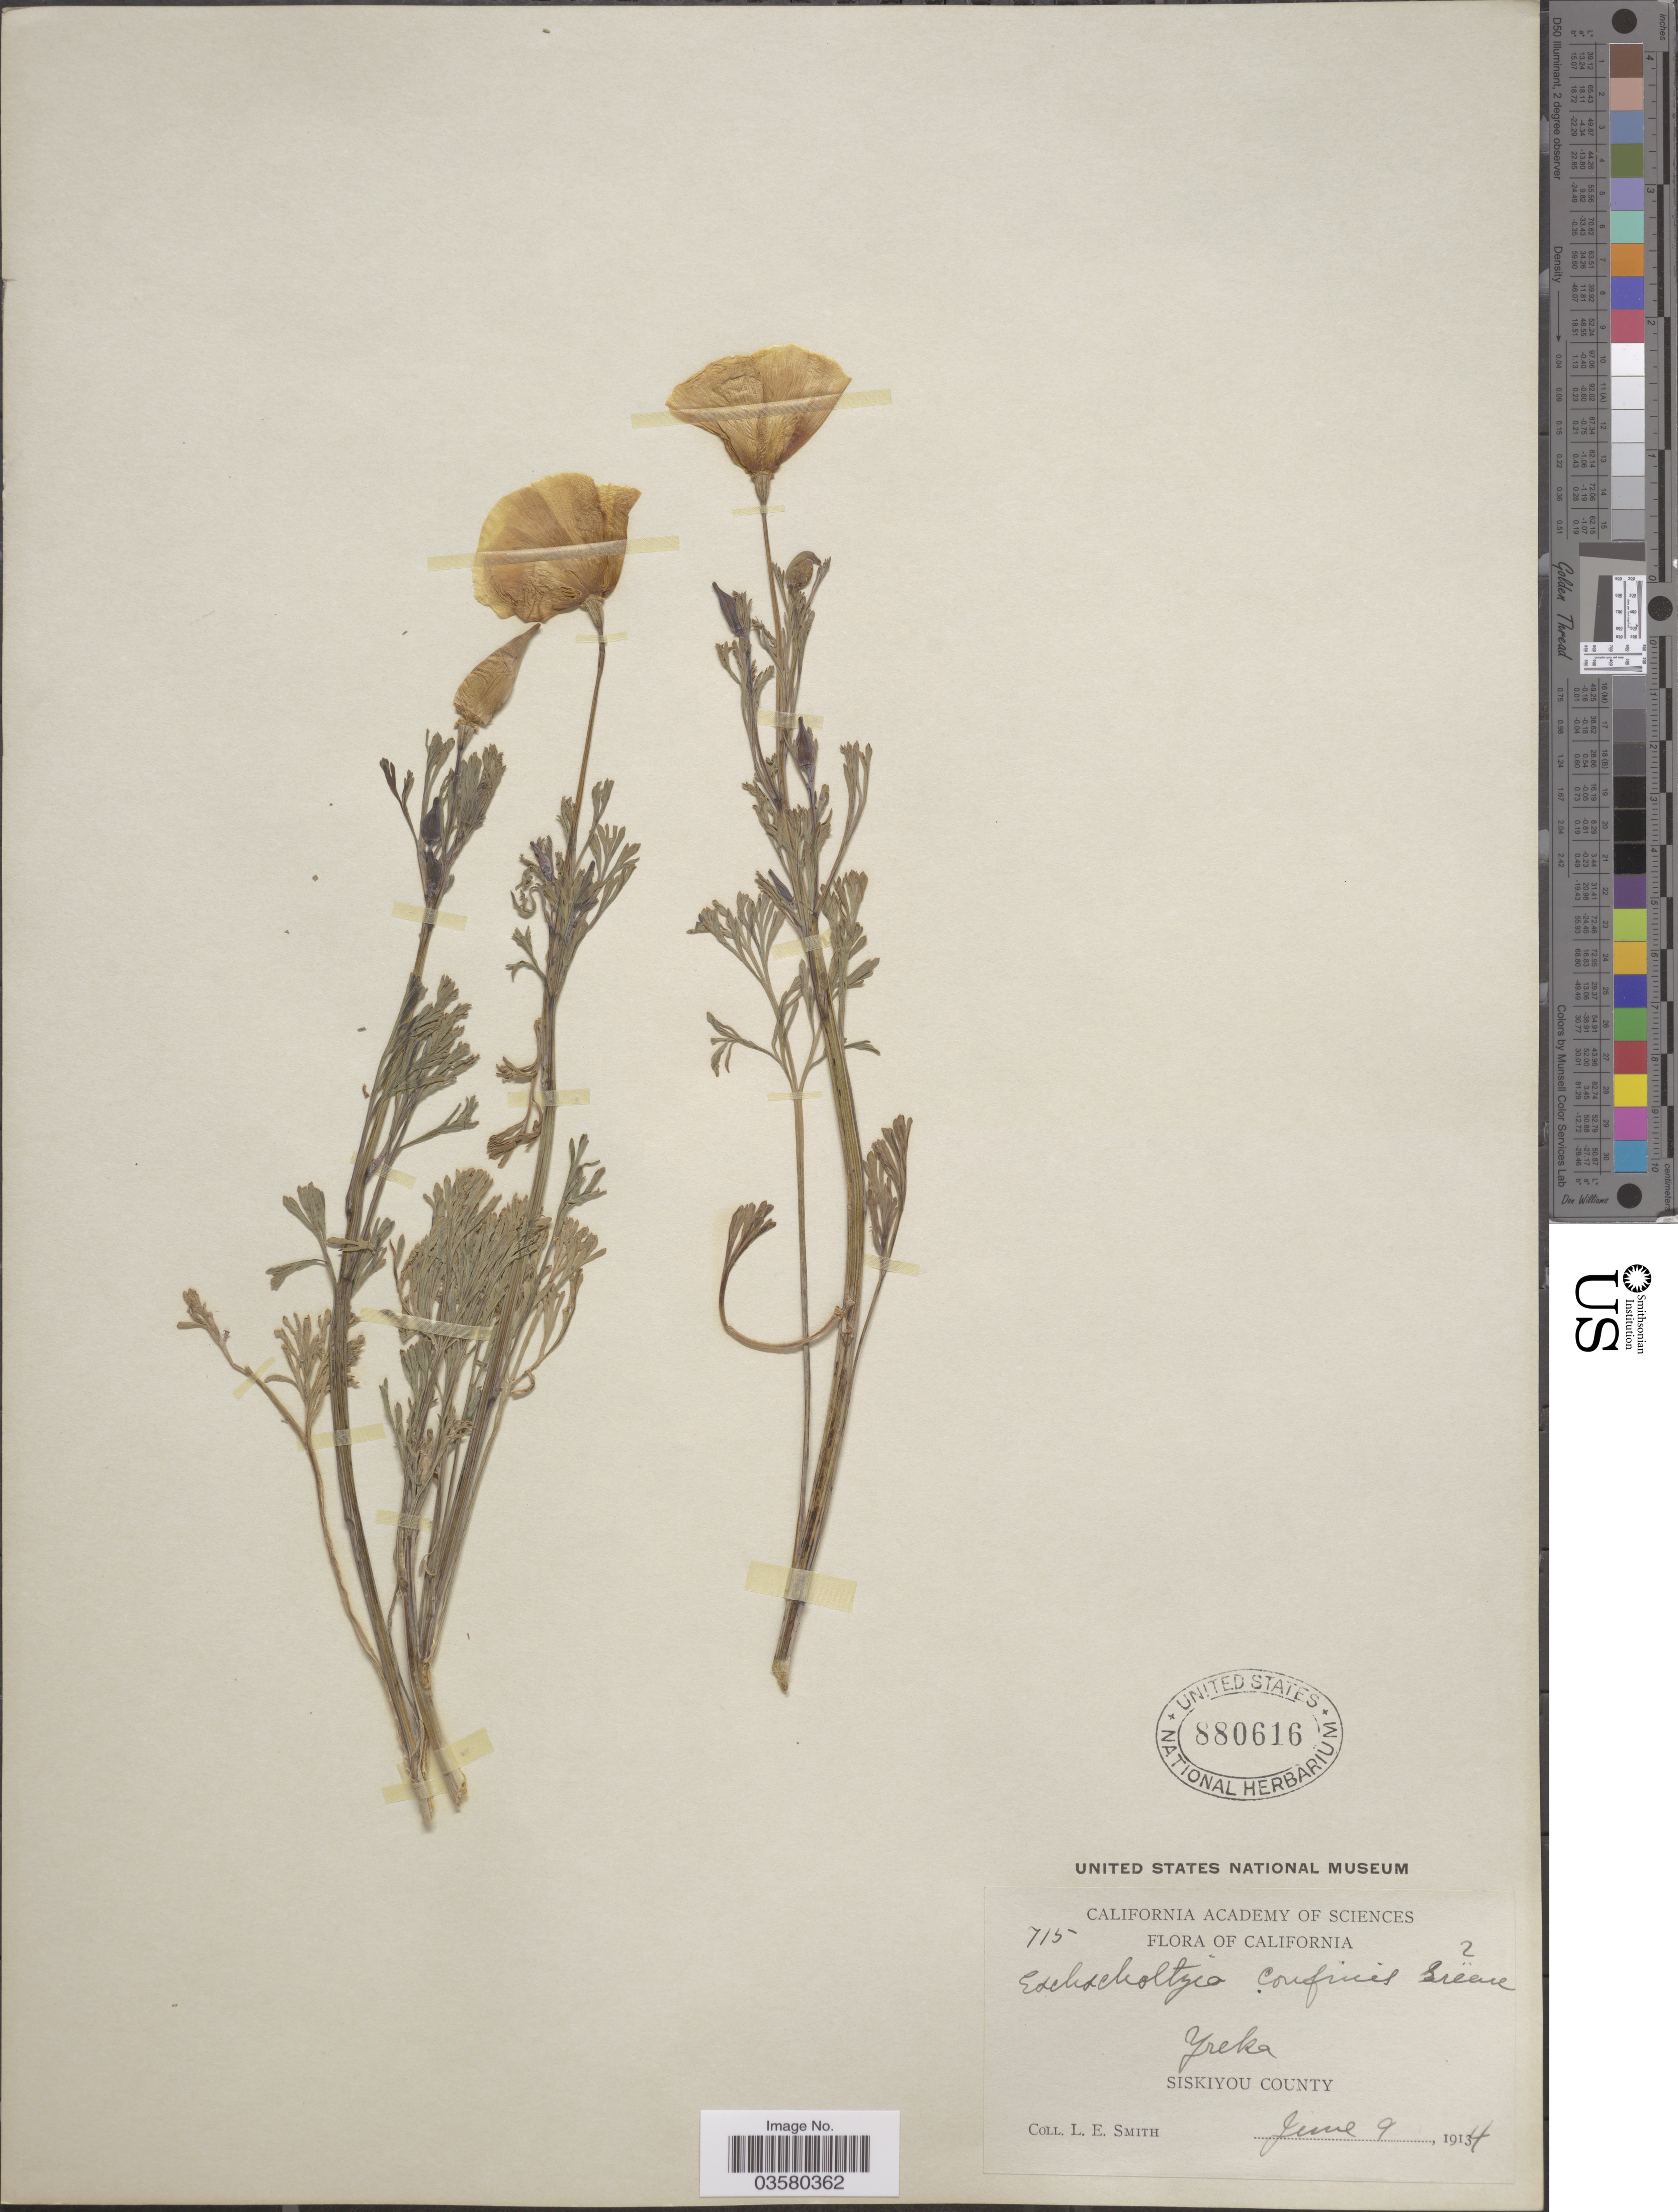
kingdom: Plantae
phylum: Tracheophyta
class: Magnoliopsida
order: Ranunculales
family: Papaveraceae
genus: Eschscholzia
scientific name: Eschscholzia confinis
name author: Greene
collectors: L. E. Smith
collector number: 715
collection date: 1914-06-09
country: United States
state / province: California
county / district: Siskiyou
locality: Yreka. Siskiyou County.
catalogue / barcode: US 880616